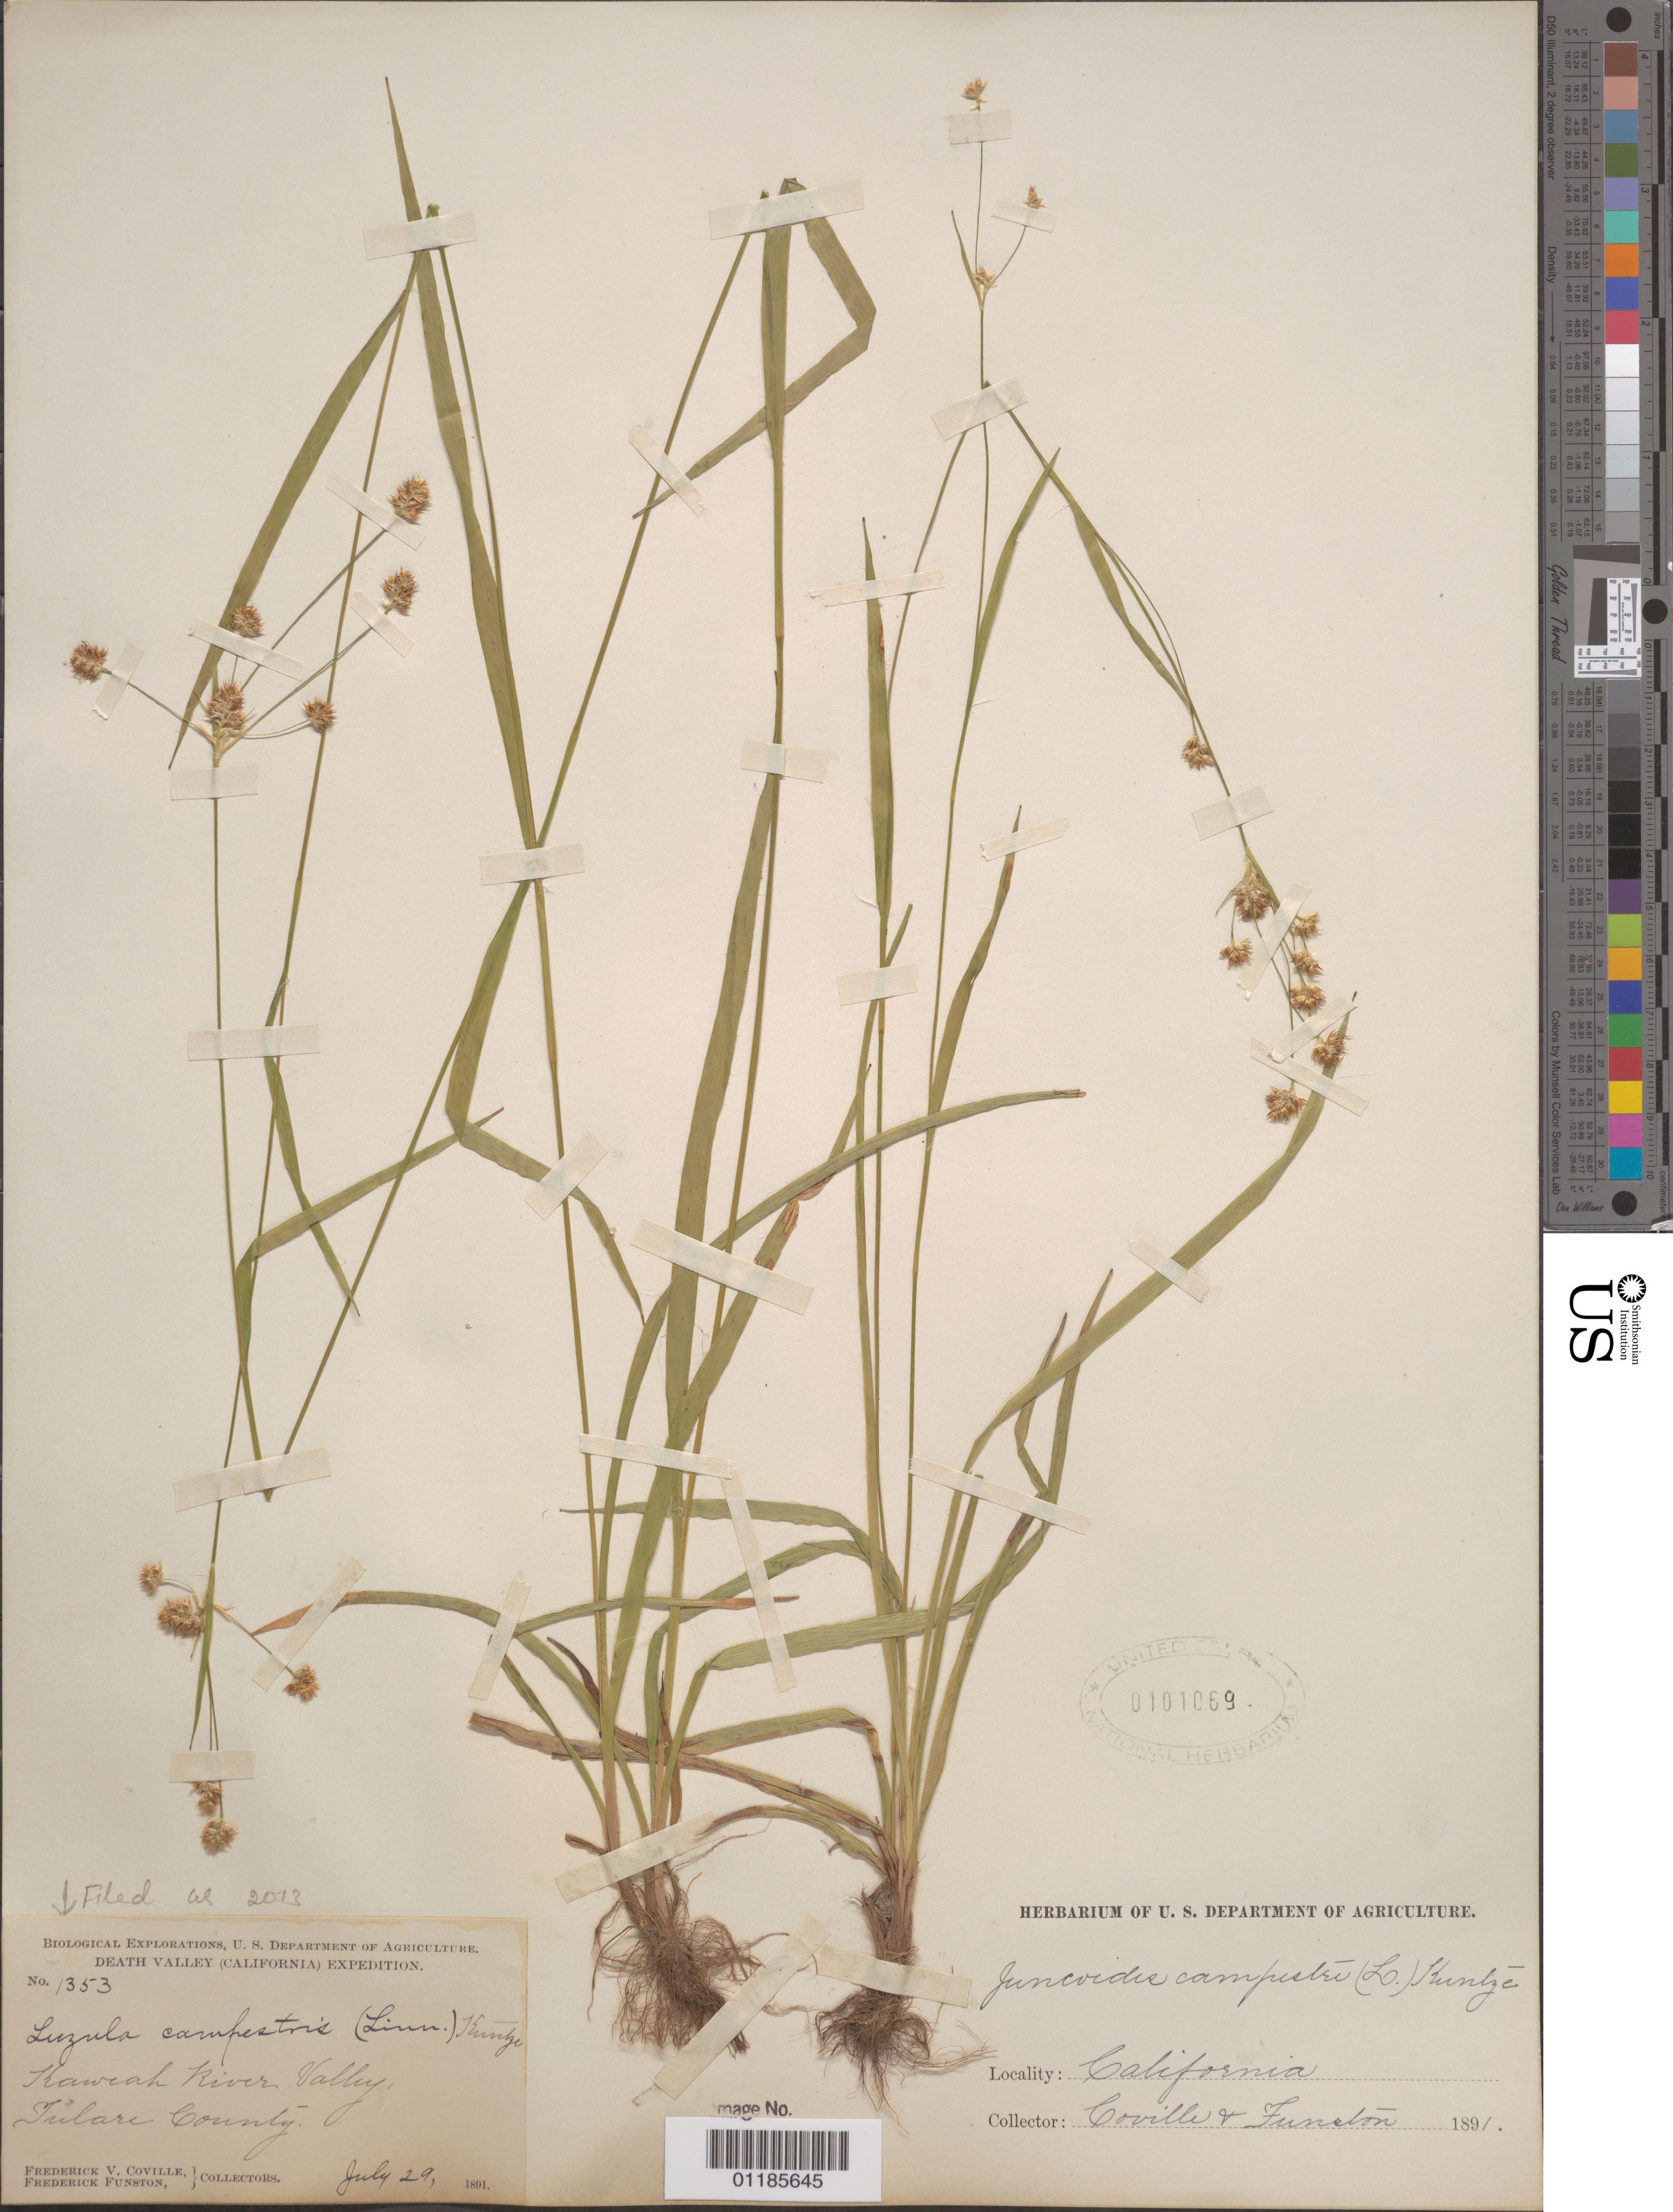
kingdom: Plantae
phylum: Tracheophyta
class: Liliopsida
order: Poales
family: Juncaceae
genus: Luzula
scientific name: Luzula campestris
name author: (L.) DC.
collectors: F. V. Coville & F. Funston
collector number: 1353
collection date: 1891-07-29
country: United States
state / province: California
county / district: Tulare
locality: Kaweah River Valley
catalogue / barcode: US 101069